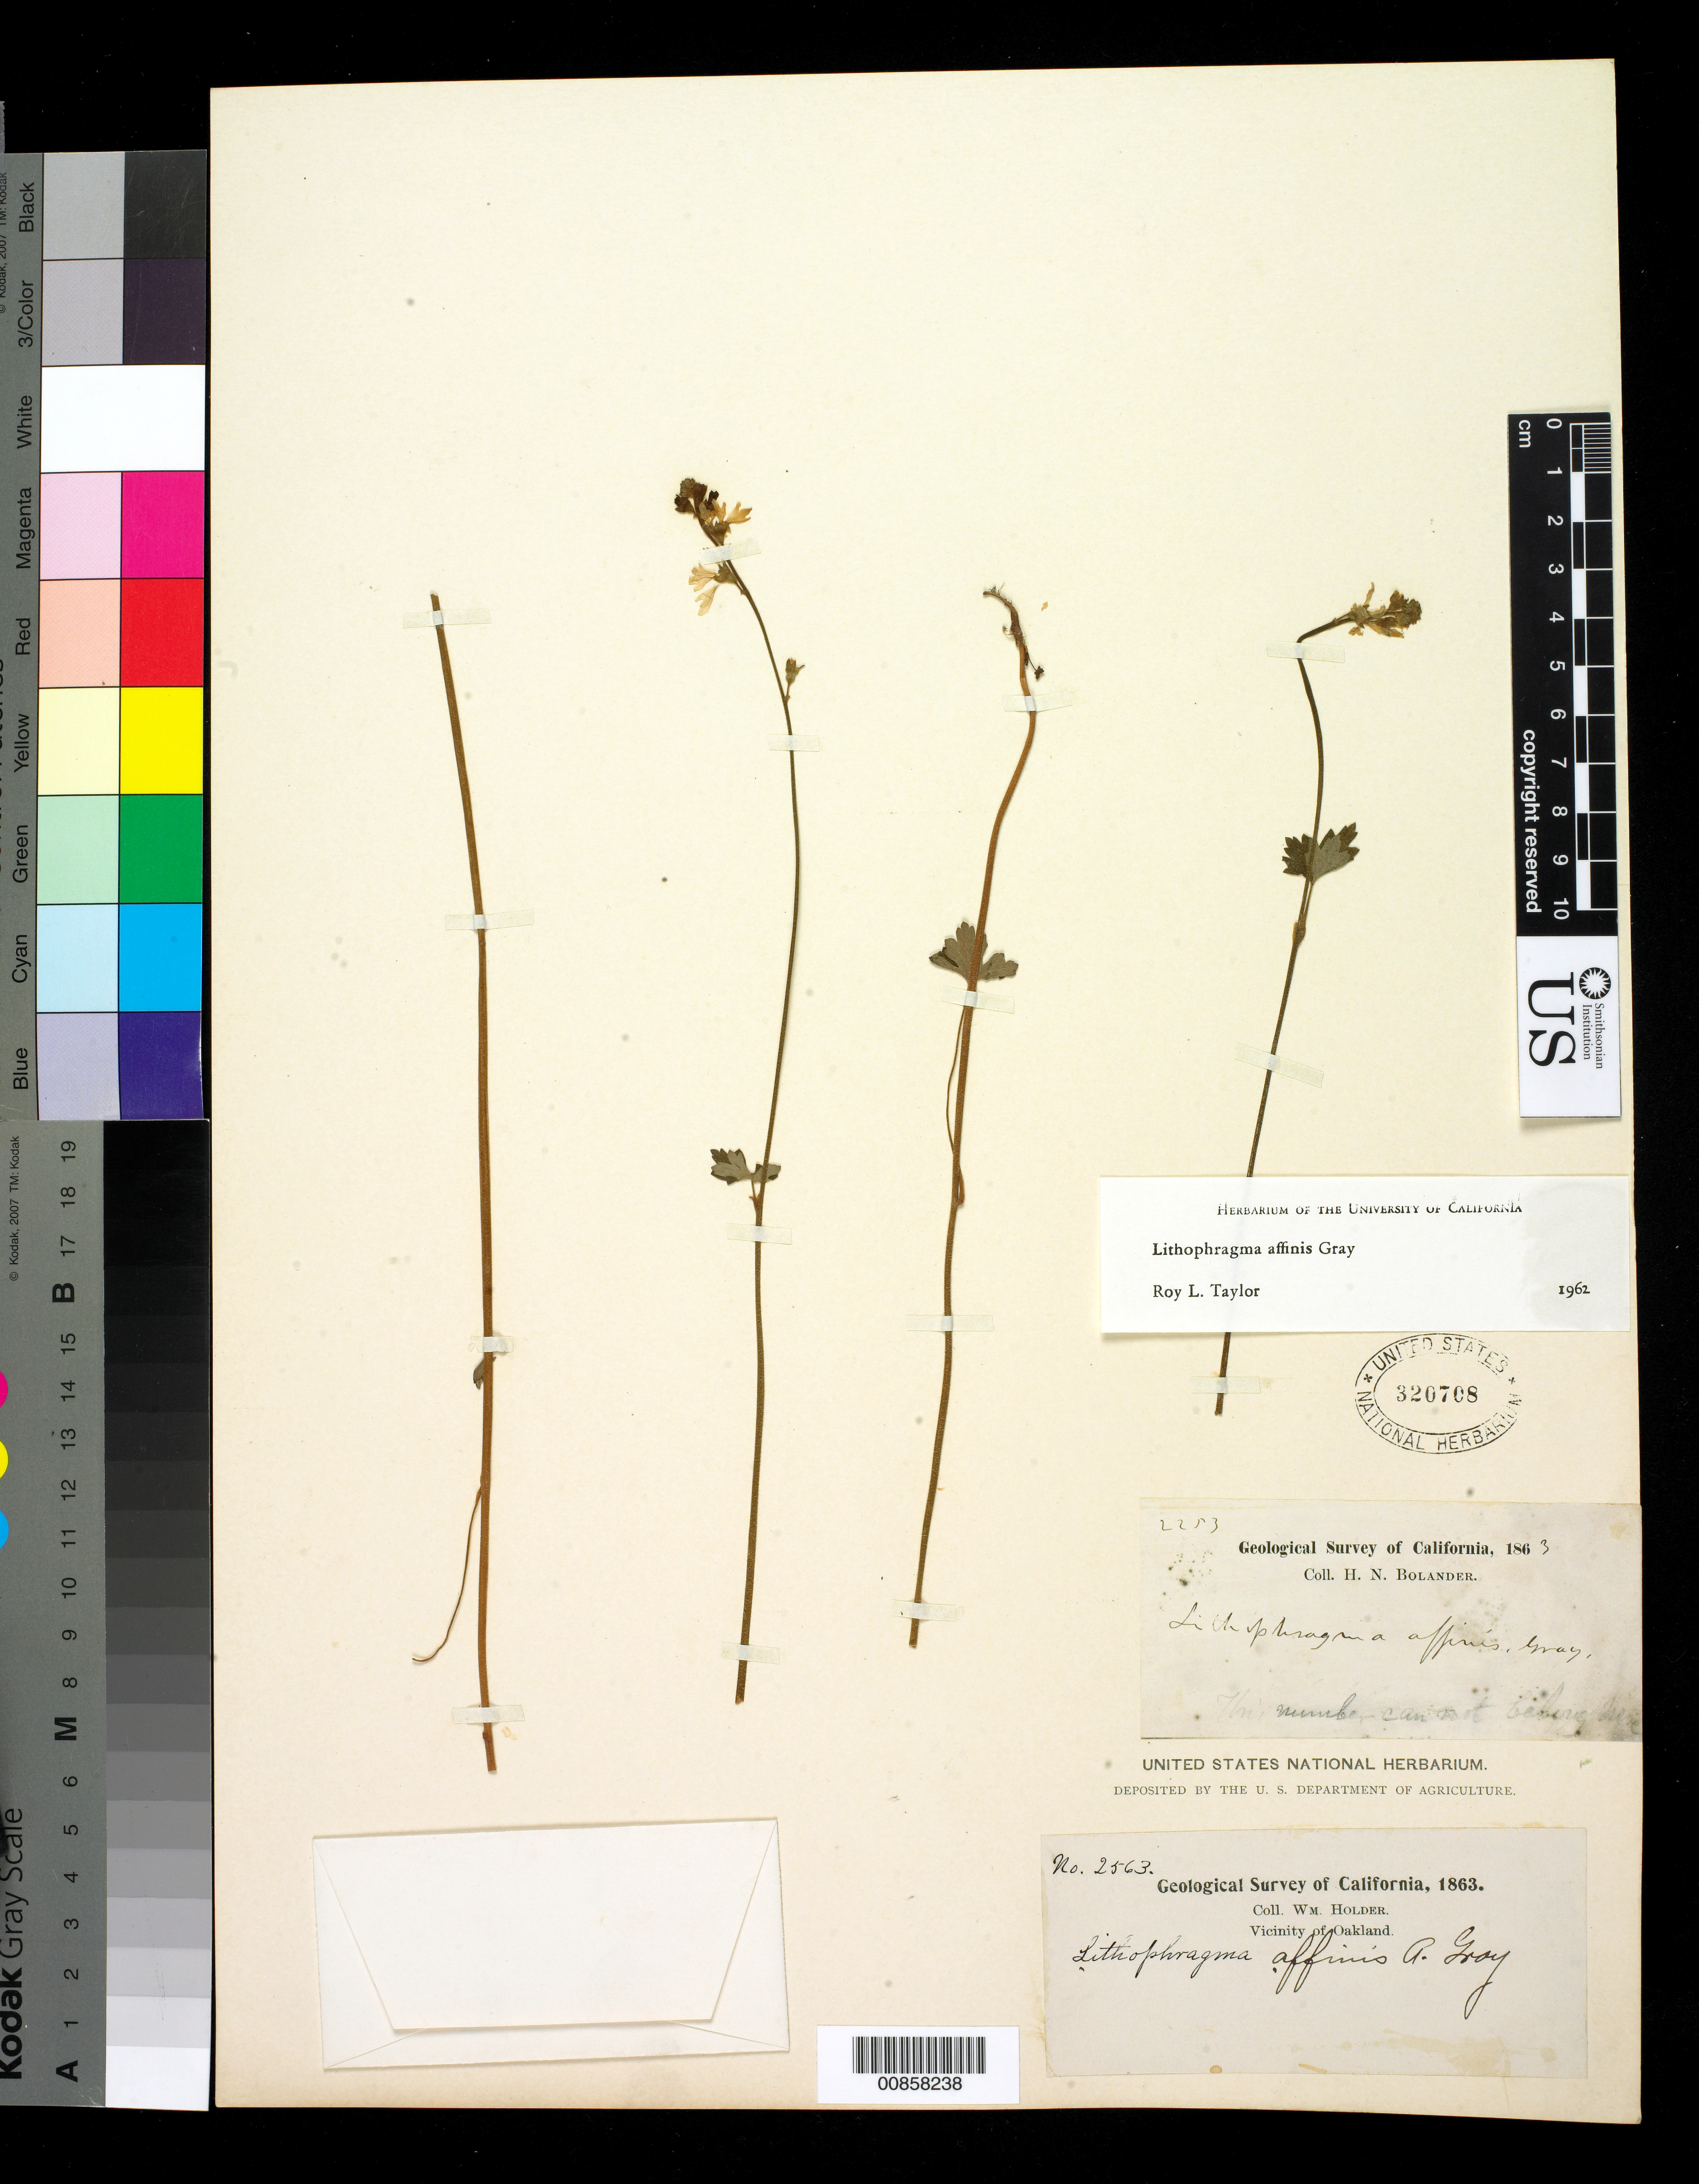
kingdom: Plantae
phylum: Tracheophyta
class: Magnoliopsida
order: Saxifragales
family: Saxifragaceae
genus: Lithophragma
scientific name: Lithophragma affine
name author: A. Gray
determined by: Taylor, R. L.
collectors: W. Holder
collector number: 2563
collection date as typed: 1863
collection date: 1863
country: United States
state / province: California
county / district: Alameda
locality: Vicinity of Oakland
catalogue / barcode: US 320708